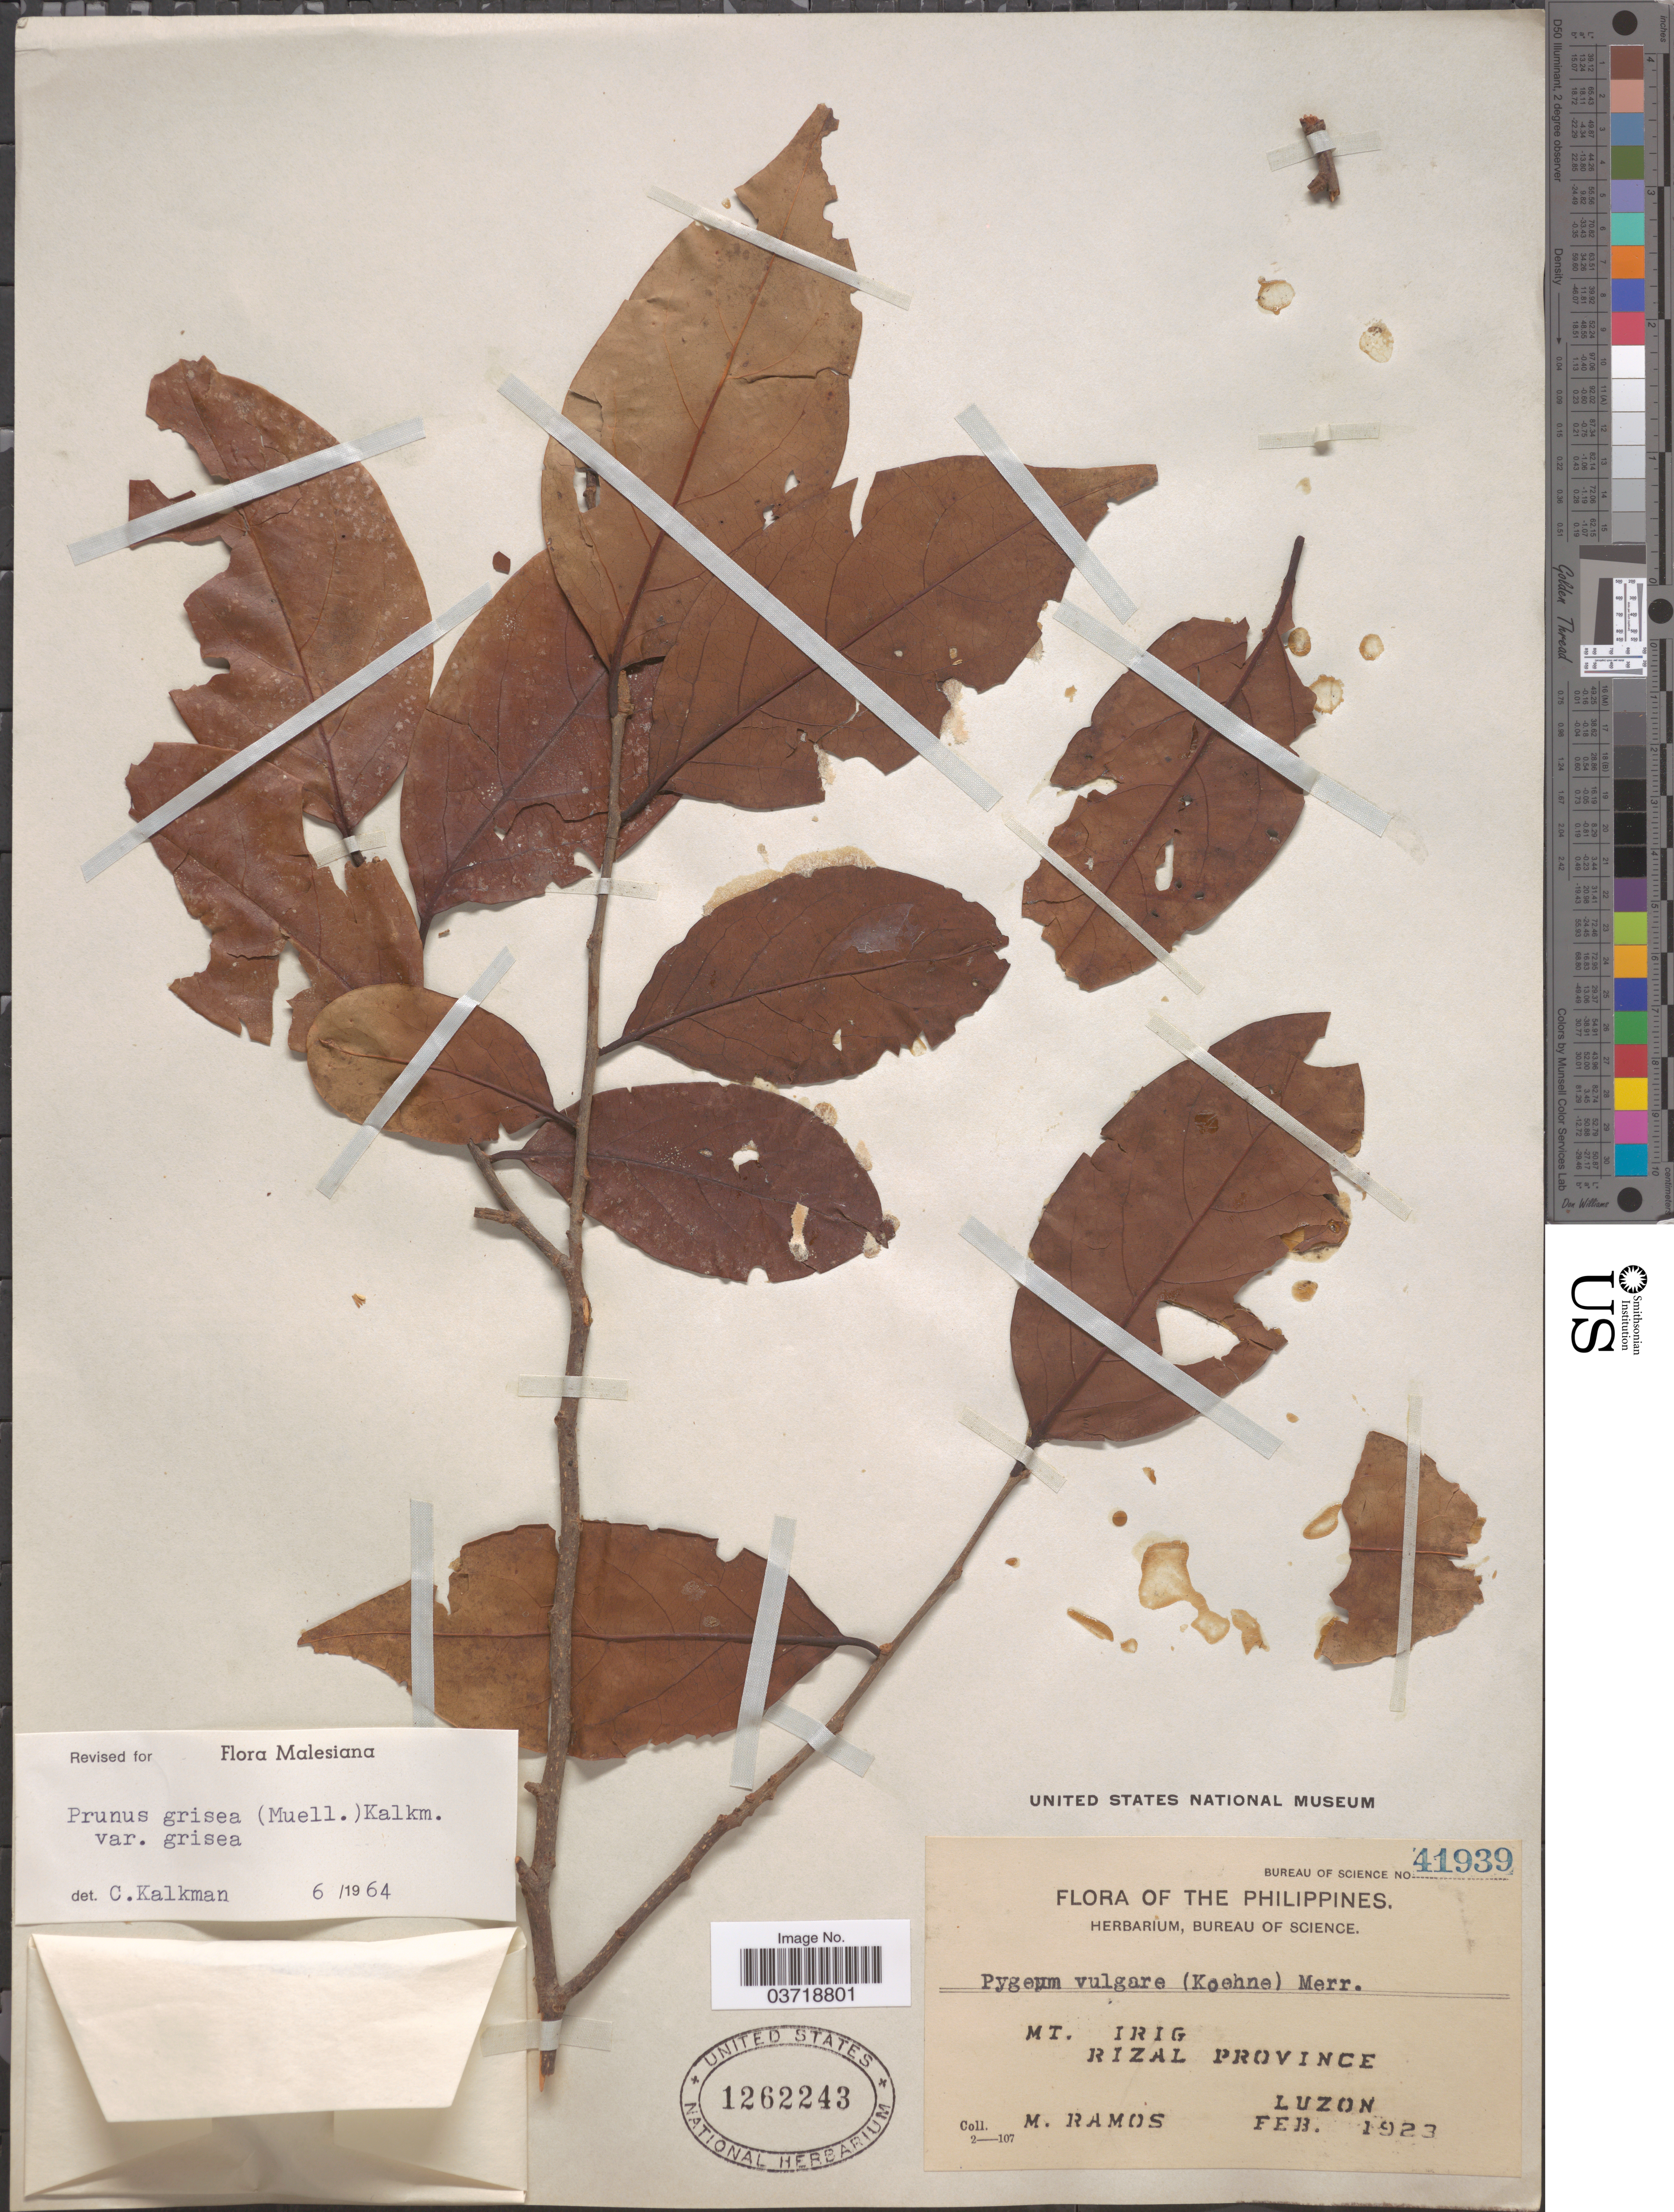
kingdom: Plantae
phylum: Tracheophyta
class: Magnoliopsida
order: Rosales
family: Rosaceae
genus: Prunus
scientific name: Prunus grisea var. grisea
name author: (Blume ex K. Müller) Kalkman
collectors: M. Ramos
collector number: Bureau of Science 41939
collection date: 1923-02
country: Philippines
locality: Mt. Irig. Rizal Province. Luzon.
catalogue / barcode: US 1262243